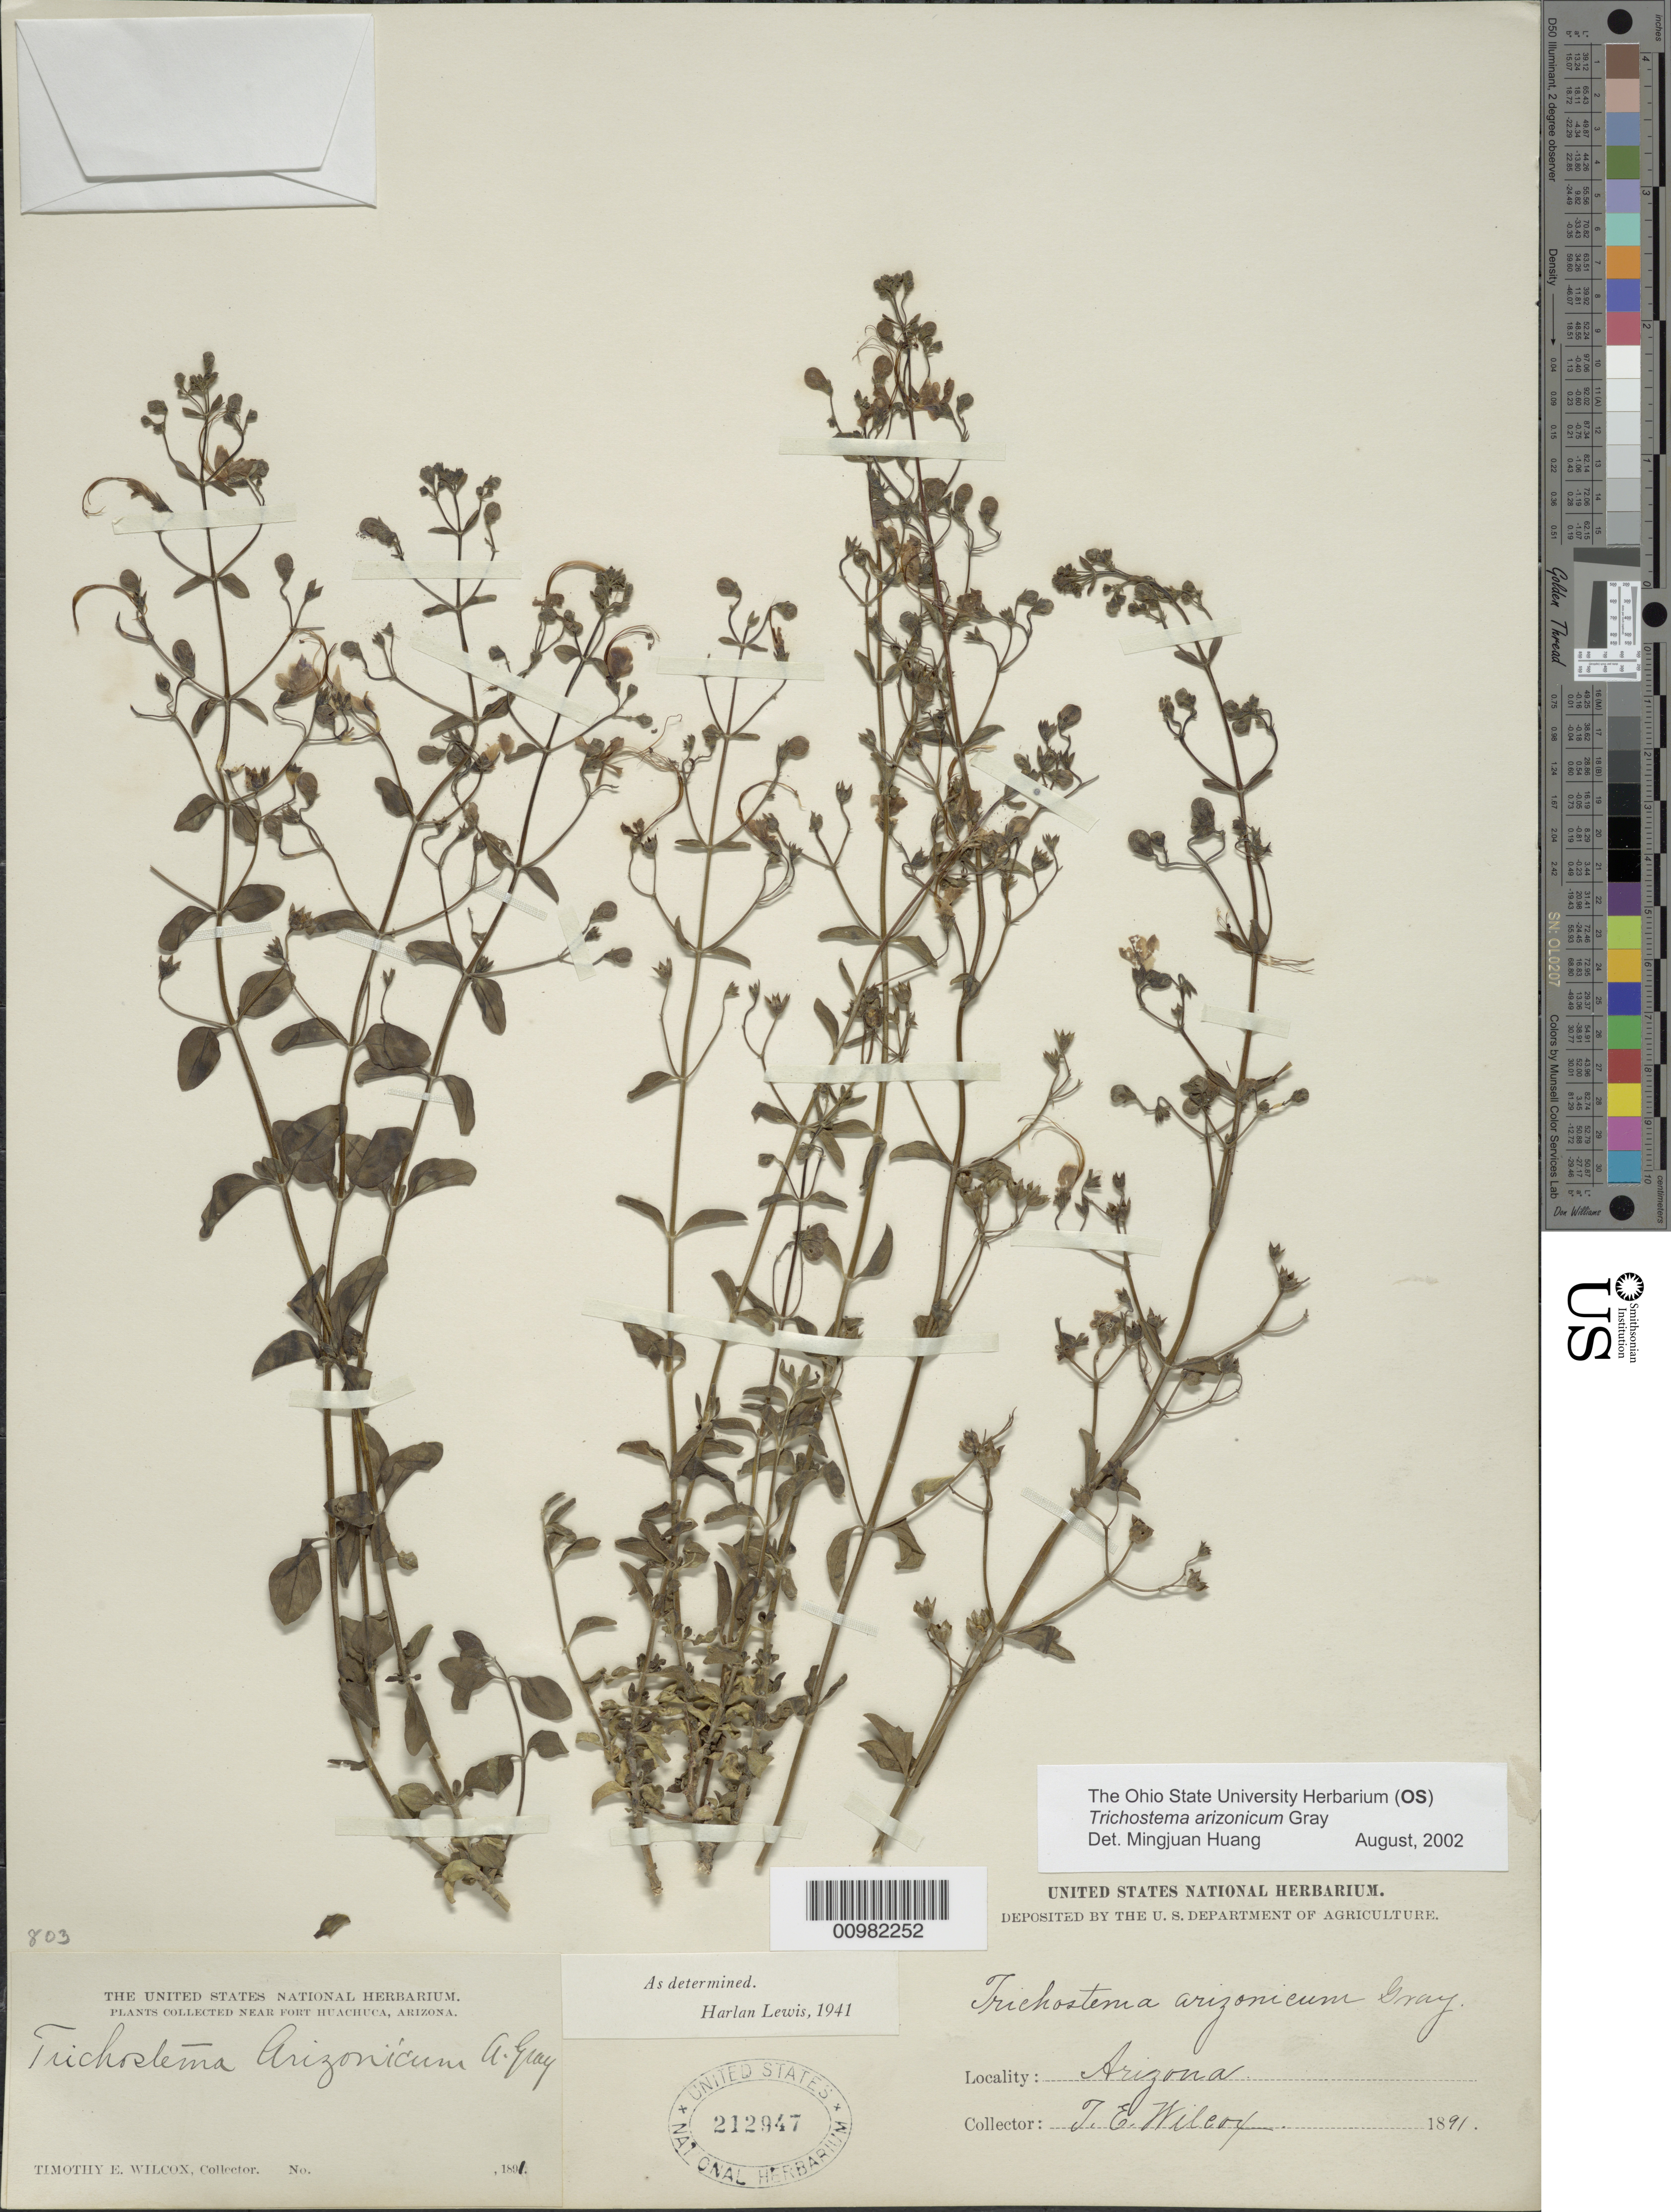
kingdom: Plantae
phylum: Tracheophyta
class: Magnoliopsida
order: Lamiales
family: Lamiaceae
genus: Trichostema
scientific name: Trichostema arizonicum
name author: A. Gray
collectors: T. E. Wilcox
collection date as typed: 1891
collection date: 1891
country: United States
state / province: Arizona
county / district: Cochise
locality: near Fort Huachuca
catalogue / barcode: US 212947